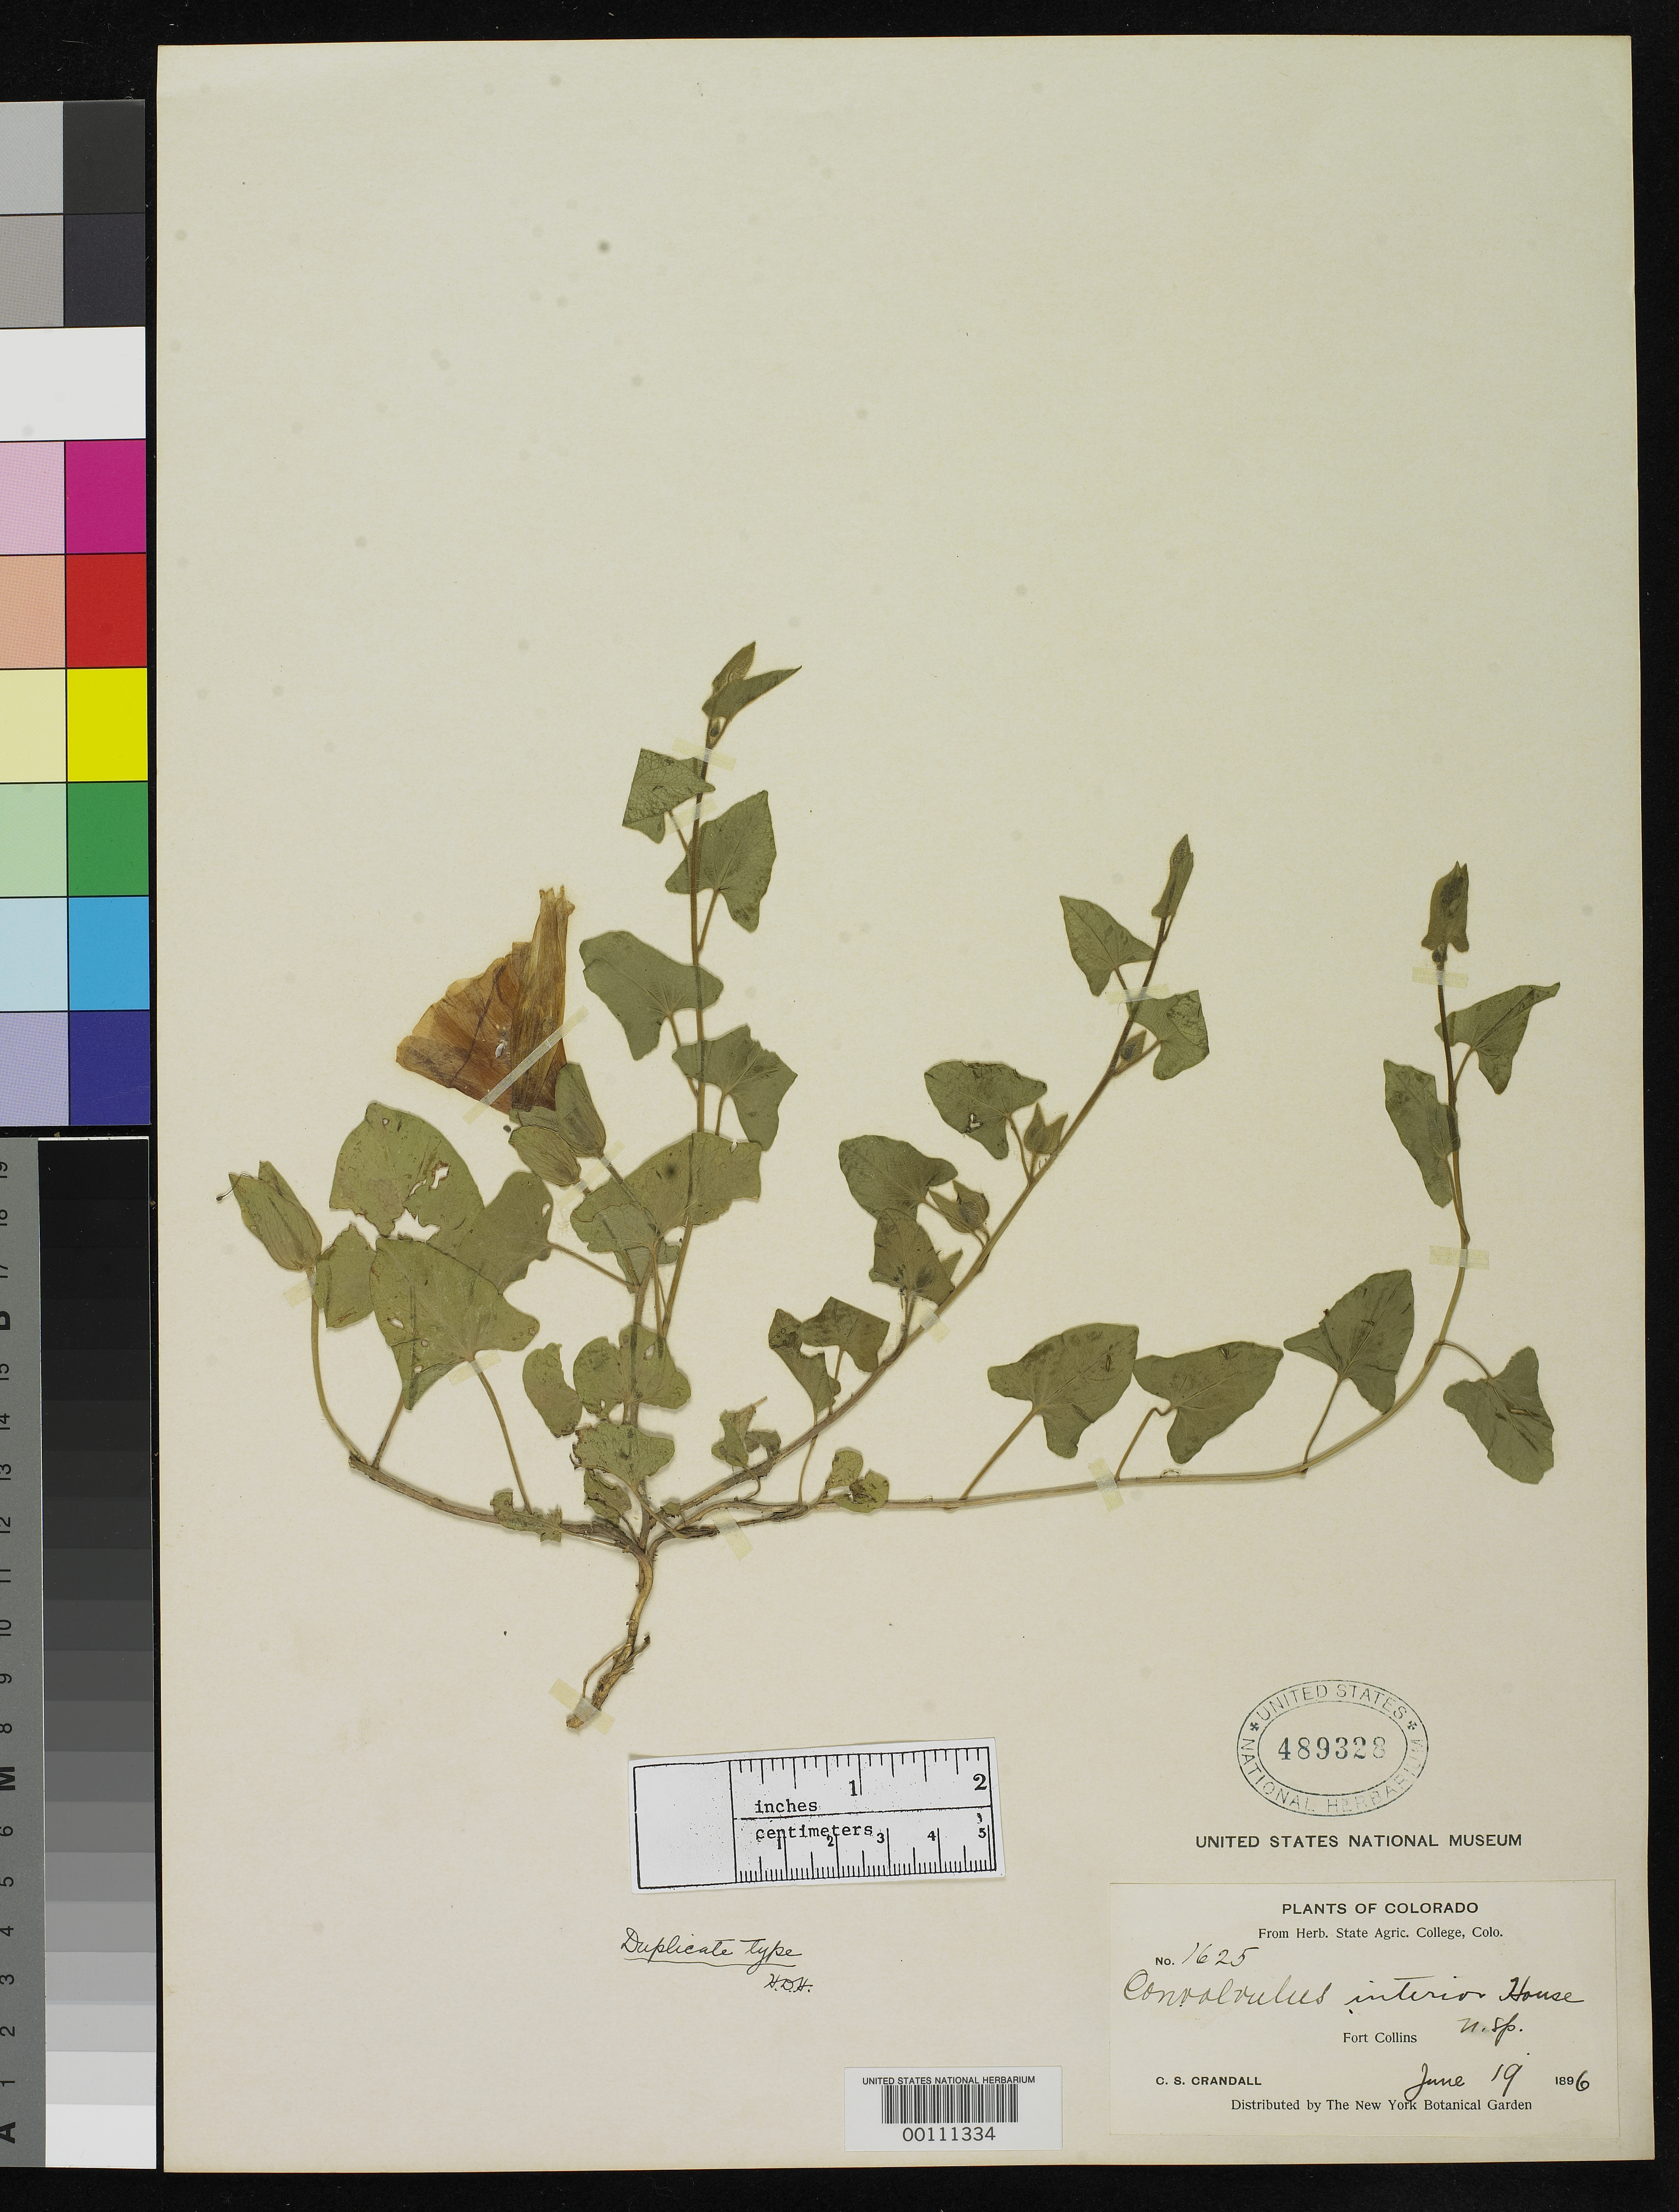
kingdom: Plantae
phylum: Tracheophyta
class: Magnoliopsida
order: Solanales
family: Convolvulaceae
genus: Convolvulus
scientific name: Convolvulus interior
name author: House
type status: Isotype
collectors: C. Crandall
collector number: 1625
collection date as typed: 19 Jun 1896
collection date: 1896-06-19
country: United States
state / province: Colorado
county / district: Larimer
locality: Near Fort Collins.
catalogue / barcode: US 489328